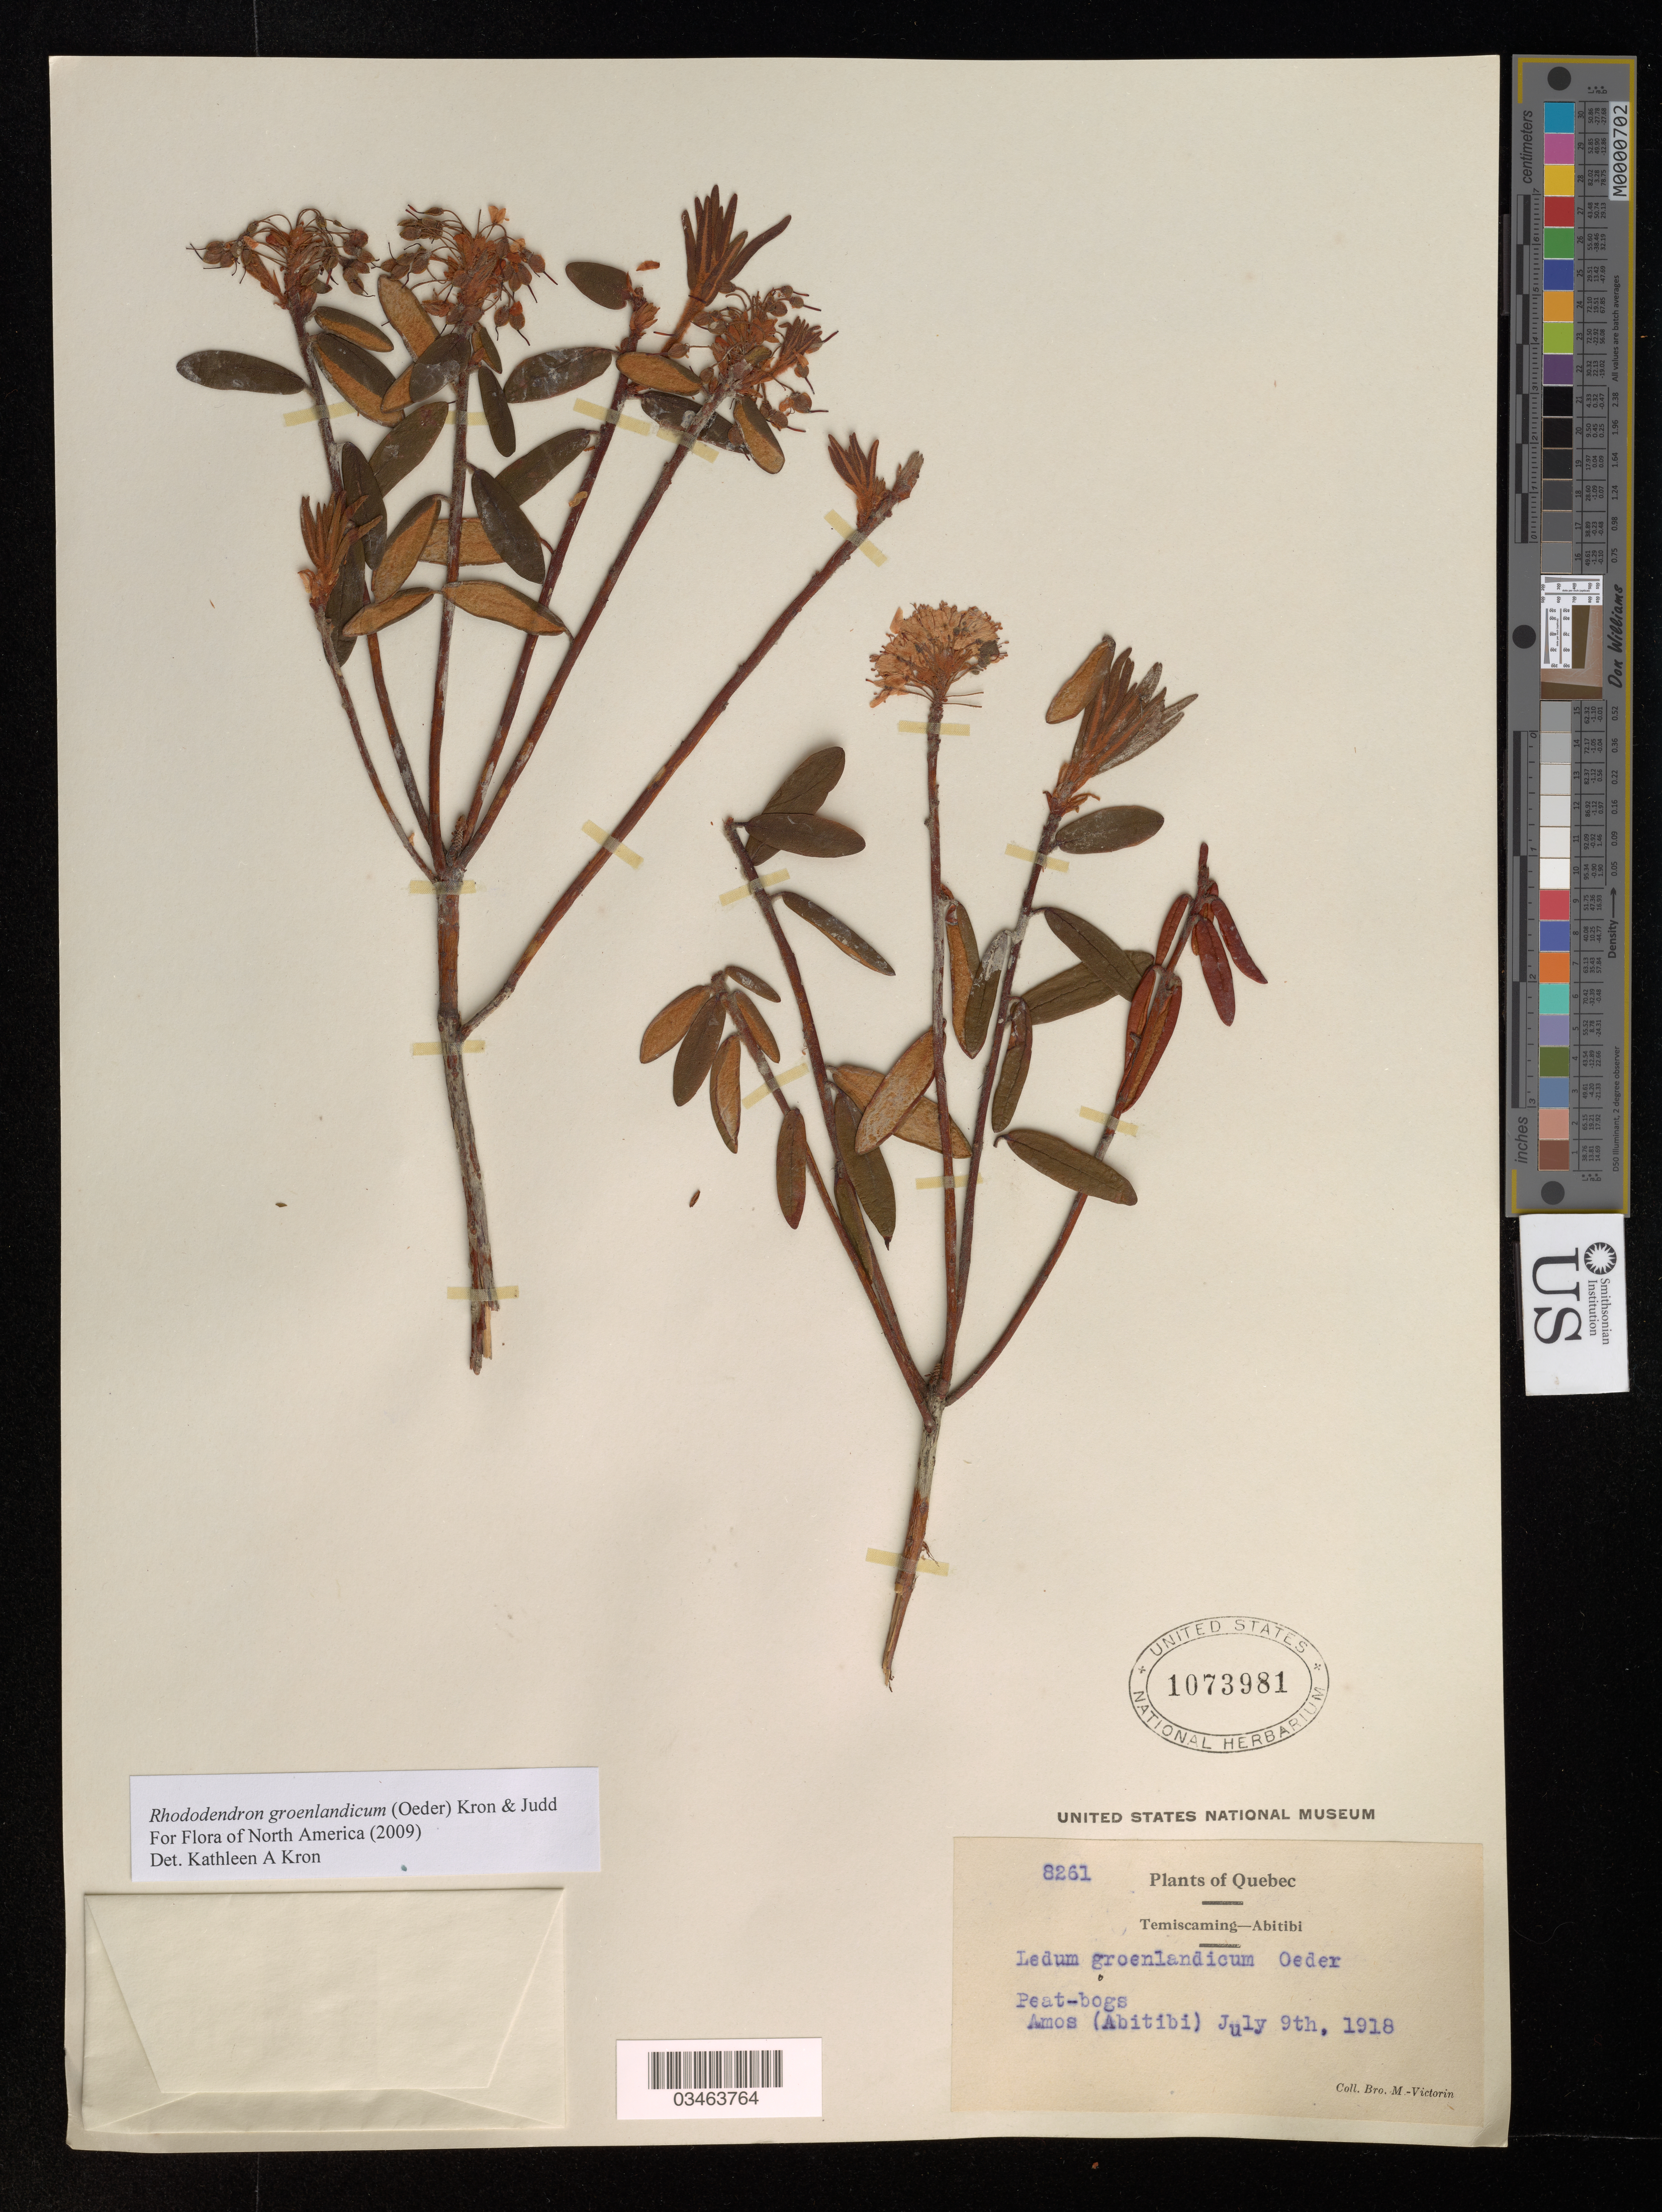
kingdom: Plantae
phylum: Tracheophyta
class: Magnoliopsida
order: Ericales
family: Ericaceae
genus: Rhododendron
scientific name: Rhododendron groenlandicum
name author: (Oeder) Kron & Judd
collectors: M. Victorin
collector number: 8261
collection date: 1918-07-09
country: Canada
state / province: Quebec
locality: Temiscaming - Abitibi. Amos (Abitibi).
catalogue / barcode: US 1073981